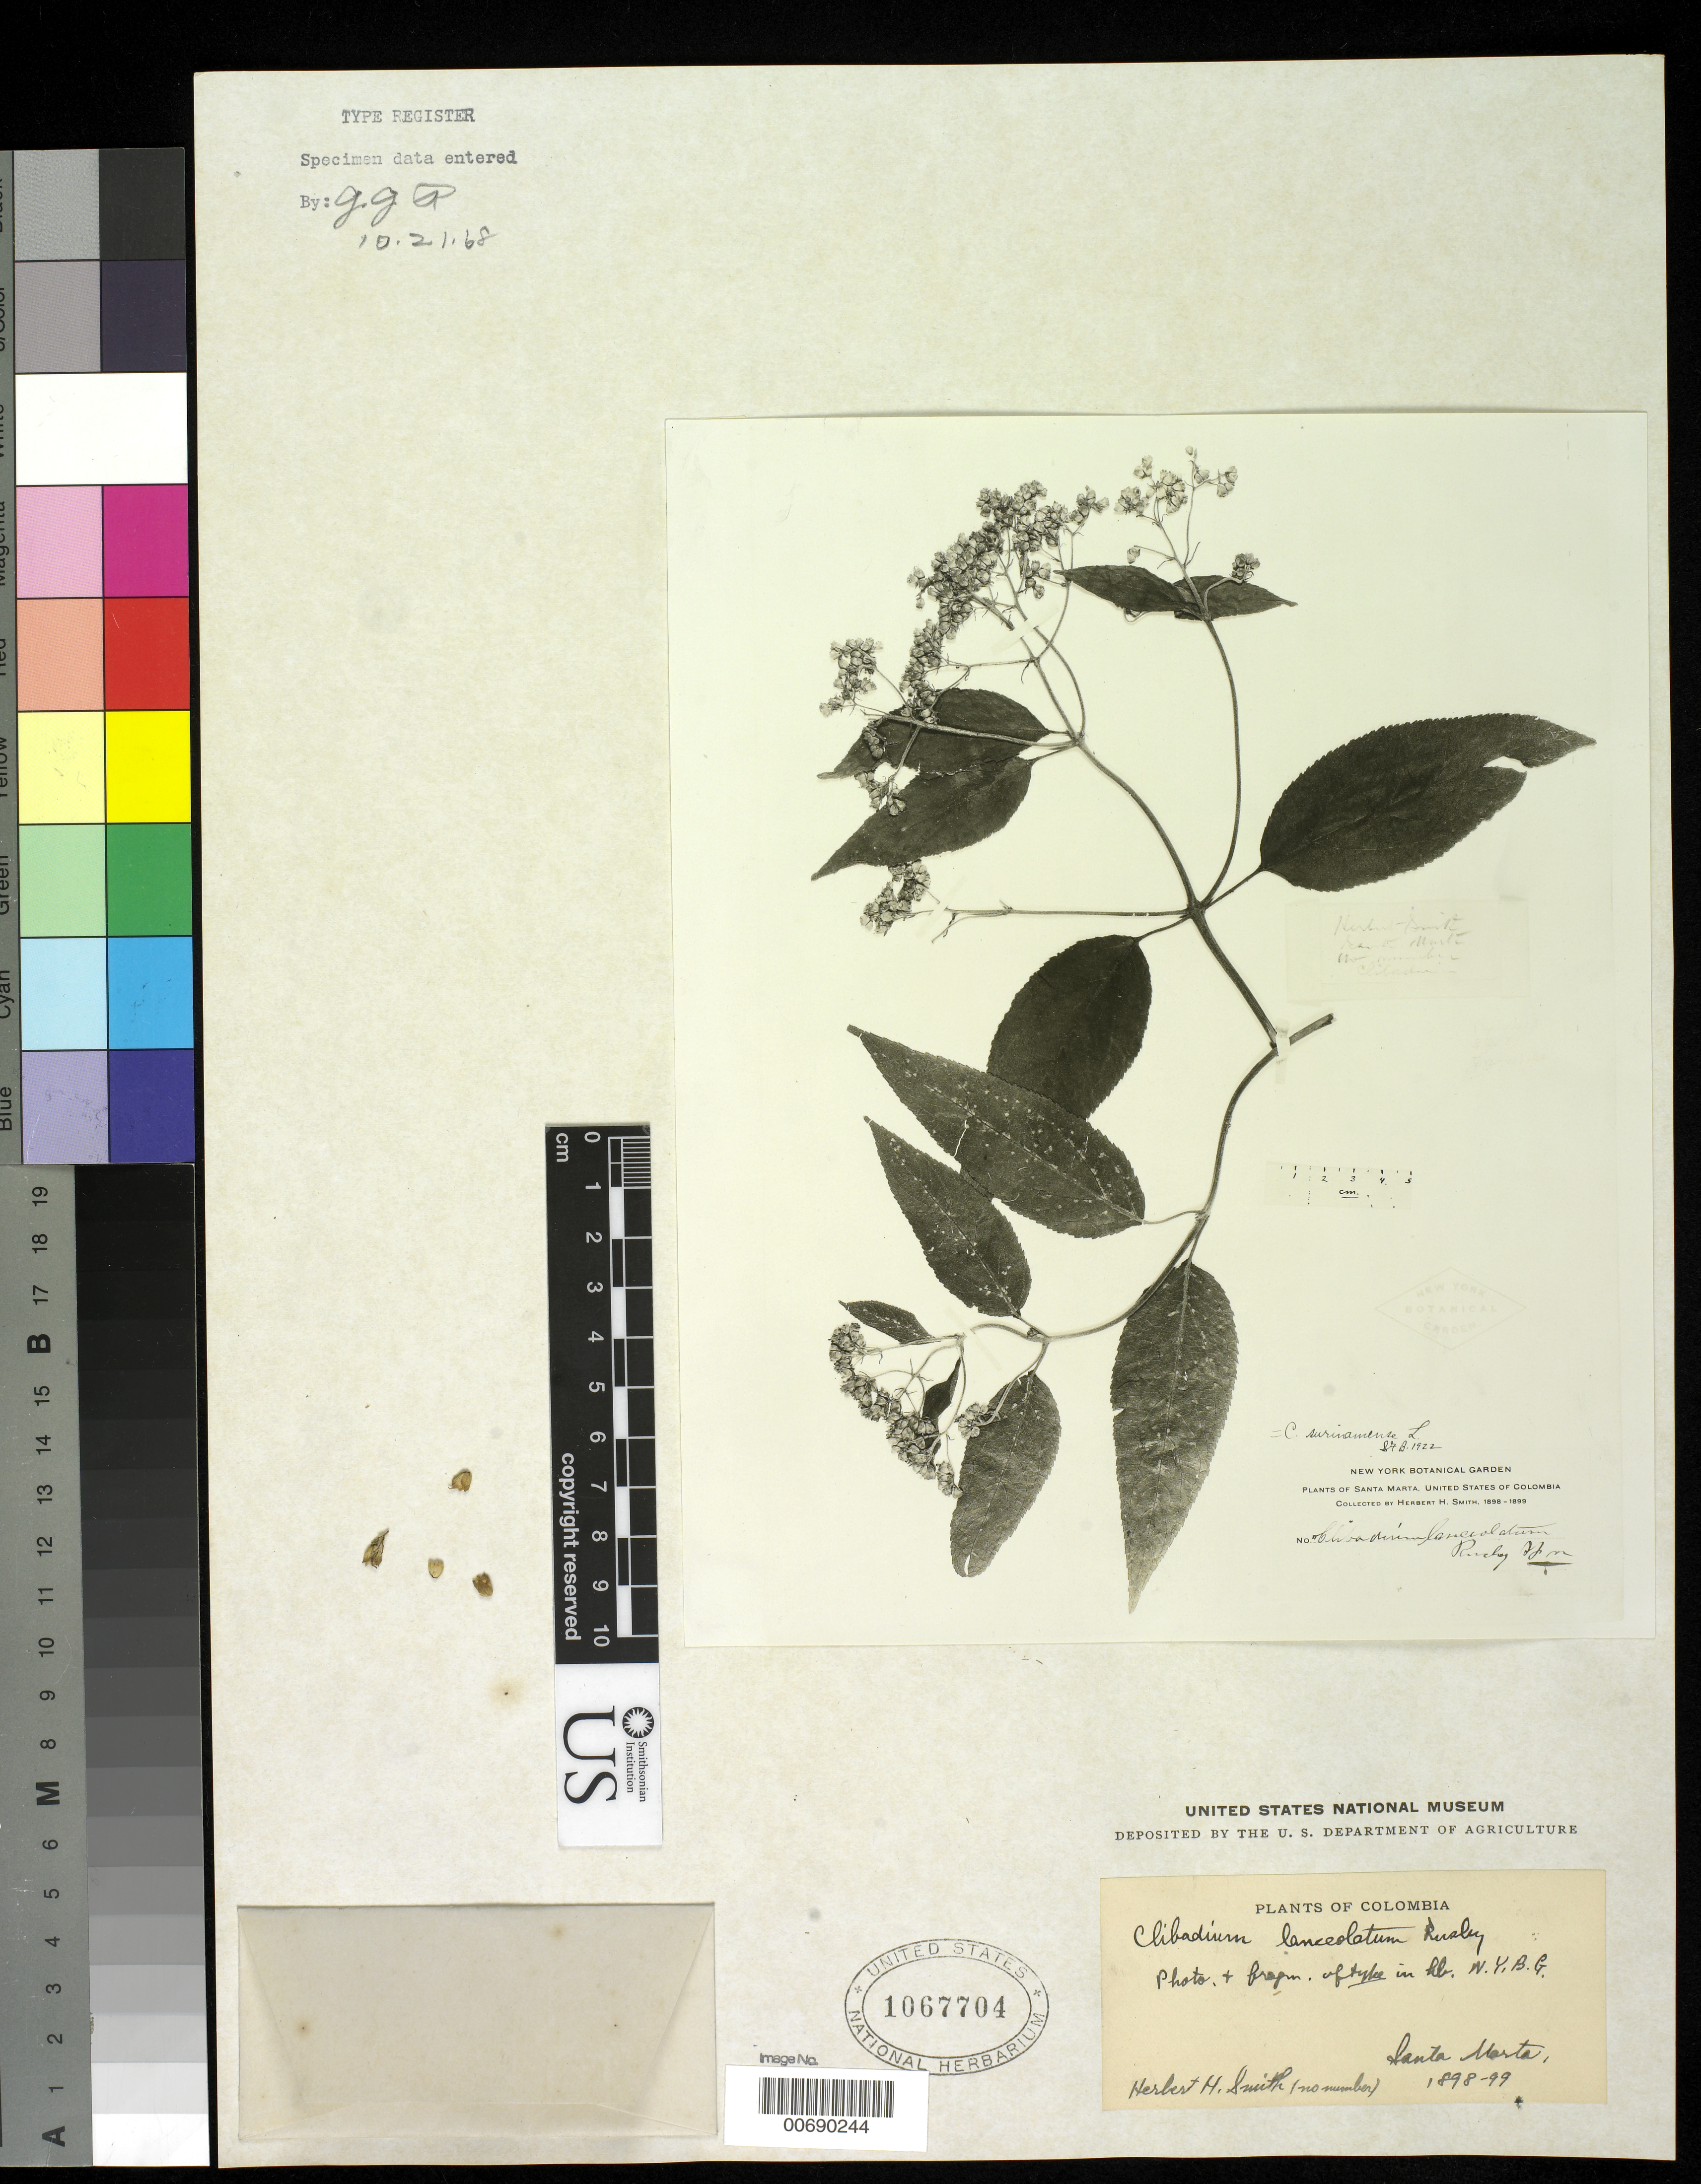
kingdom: Plantae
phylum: Tracheophyta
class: Magnoliopsida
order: Asterales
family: Asteraceae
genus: Clibadium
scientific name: Clibadium lanceolatum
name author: Rusby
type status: Type Fragment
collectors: Herbert H. Smith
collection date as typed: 1898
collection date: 1898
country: Colombia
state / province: Magdalena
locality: Santa Marta Mts.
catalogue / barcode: US 1067704